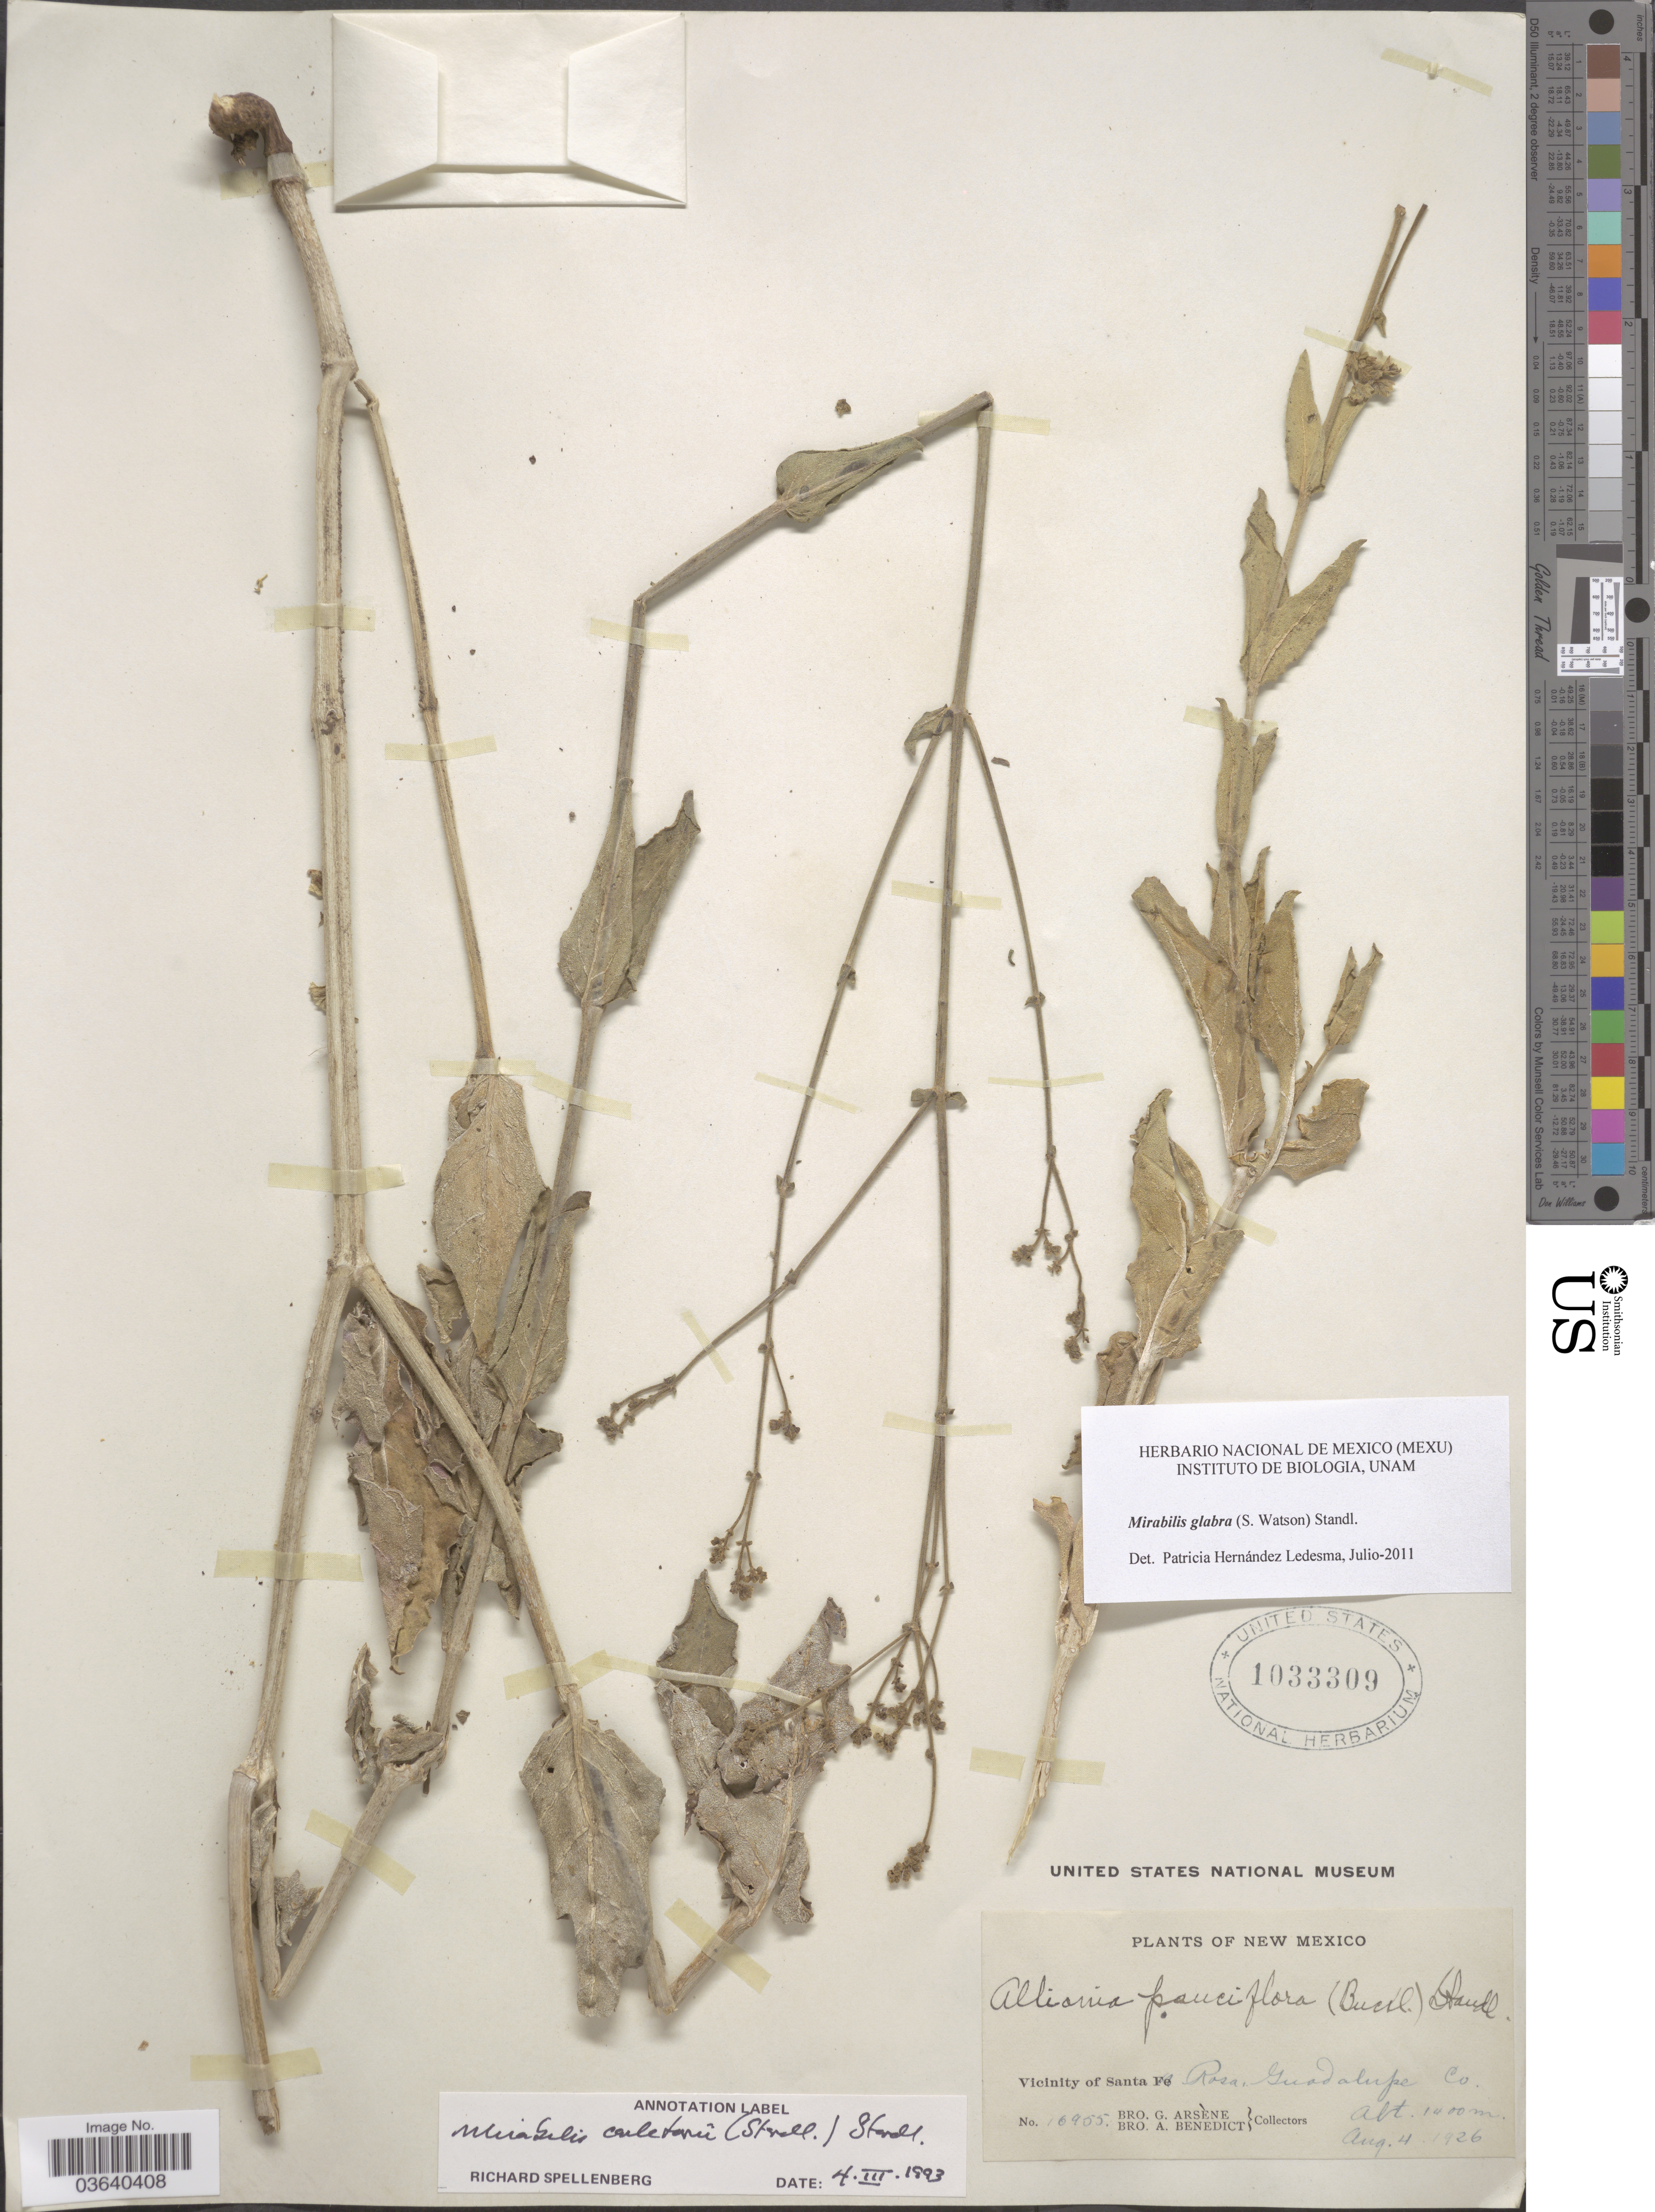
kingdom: Plantae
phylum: Tracheophyta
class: Magnoliopsida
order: Caryophyllales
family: Nyctaginaceae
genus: Mirabilis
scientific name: Mirabilis glabra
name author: (S. Watson) Standl.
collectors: Bro. G. Arsène & Bro. A. Benedict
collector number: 16955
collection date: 1926-08-04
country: United States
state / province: New Mexico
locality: Vicinity of Santa Rosa, Guadalupe Co.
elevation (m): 1400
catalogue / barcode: US 1033309